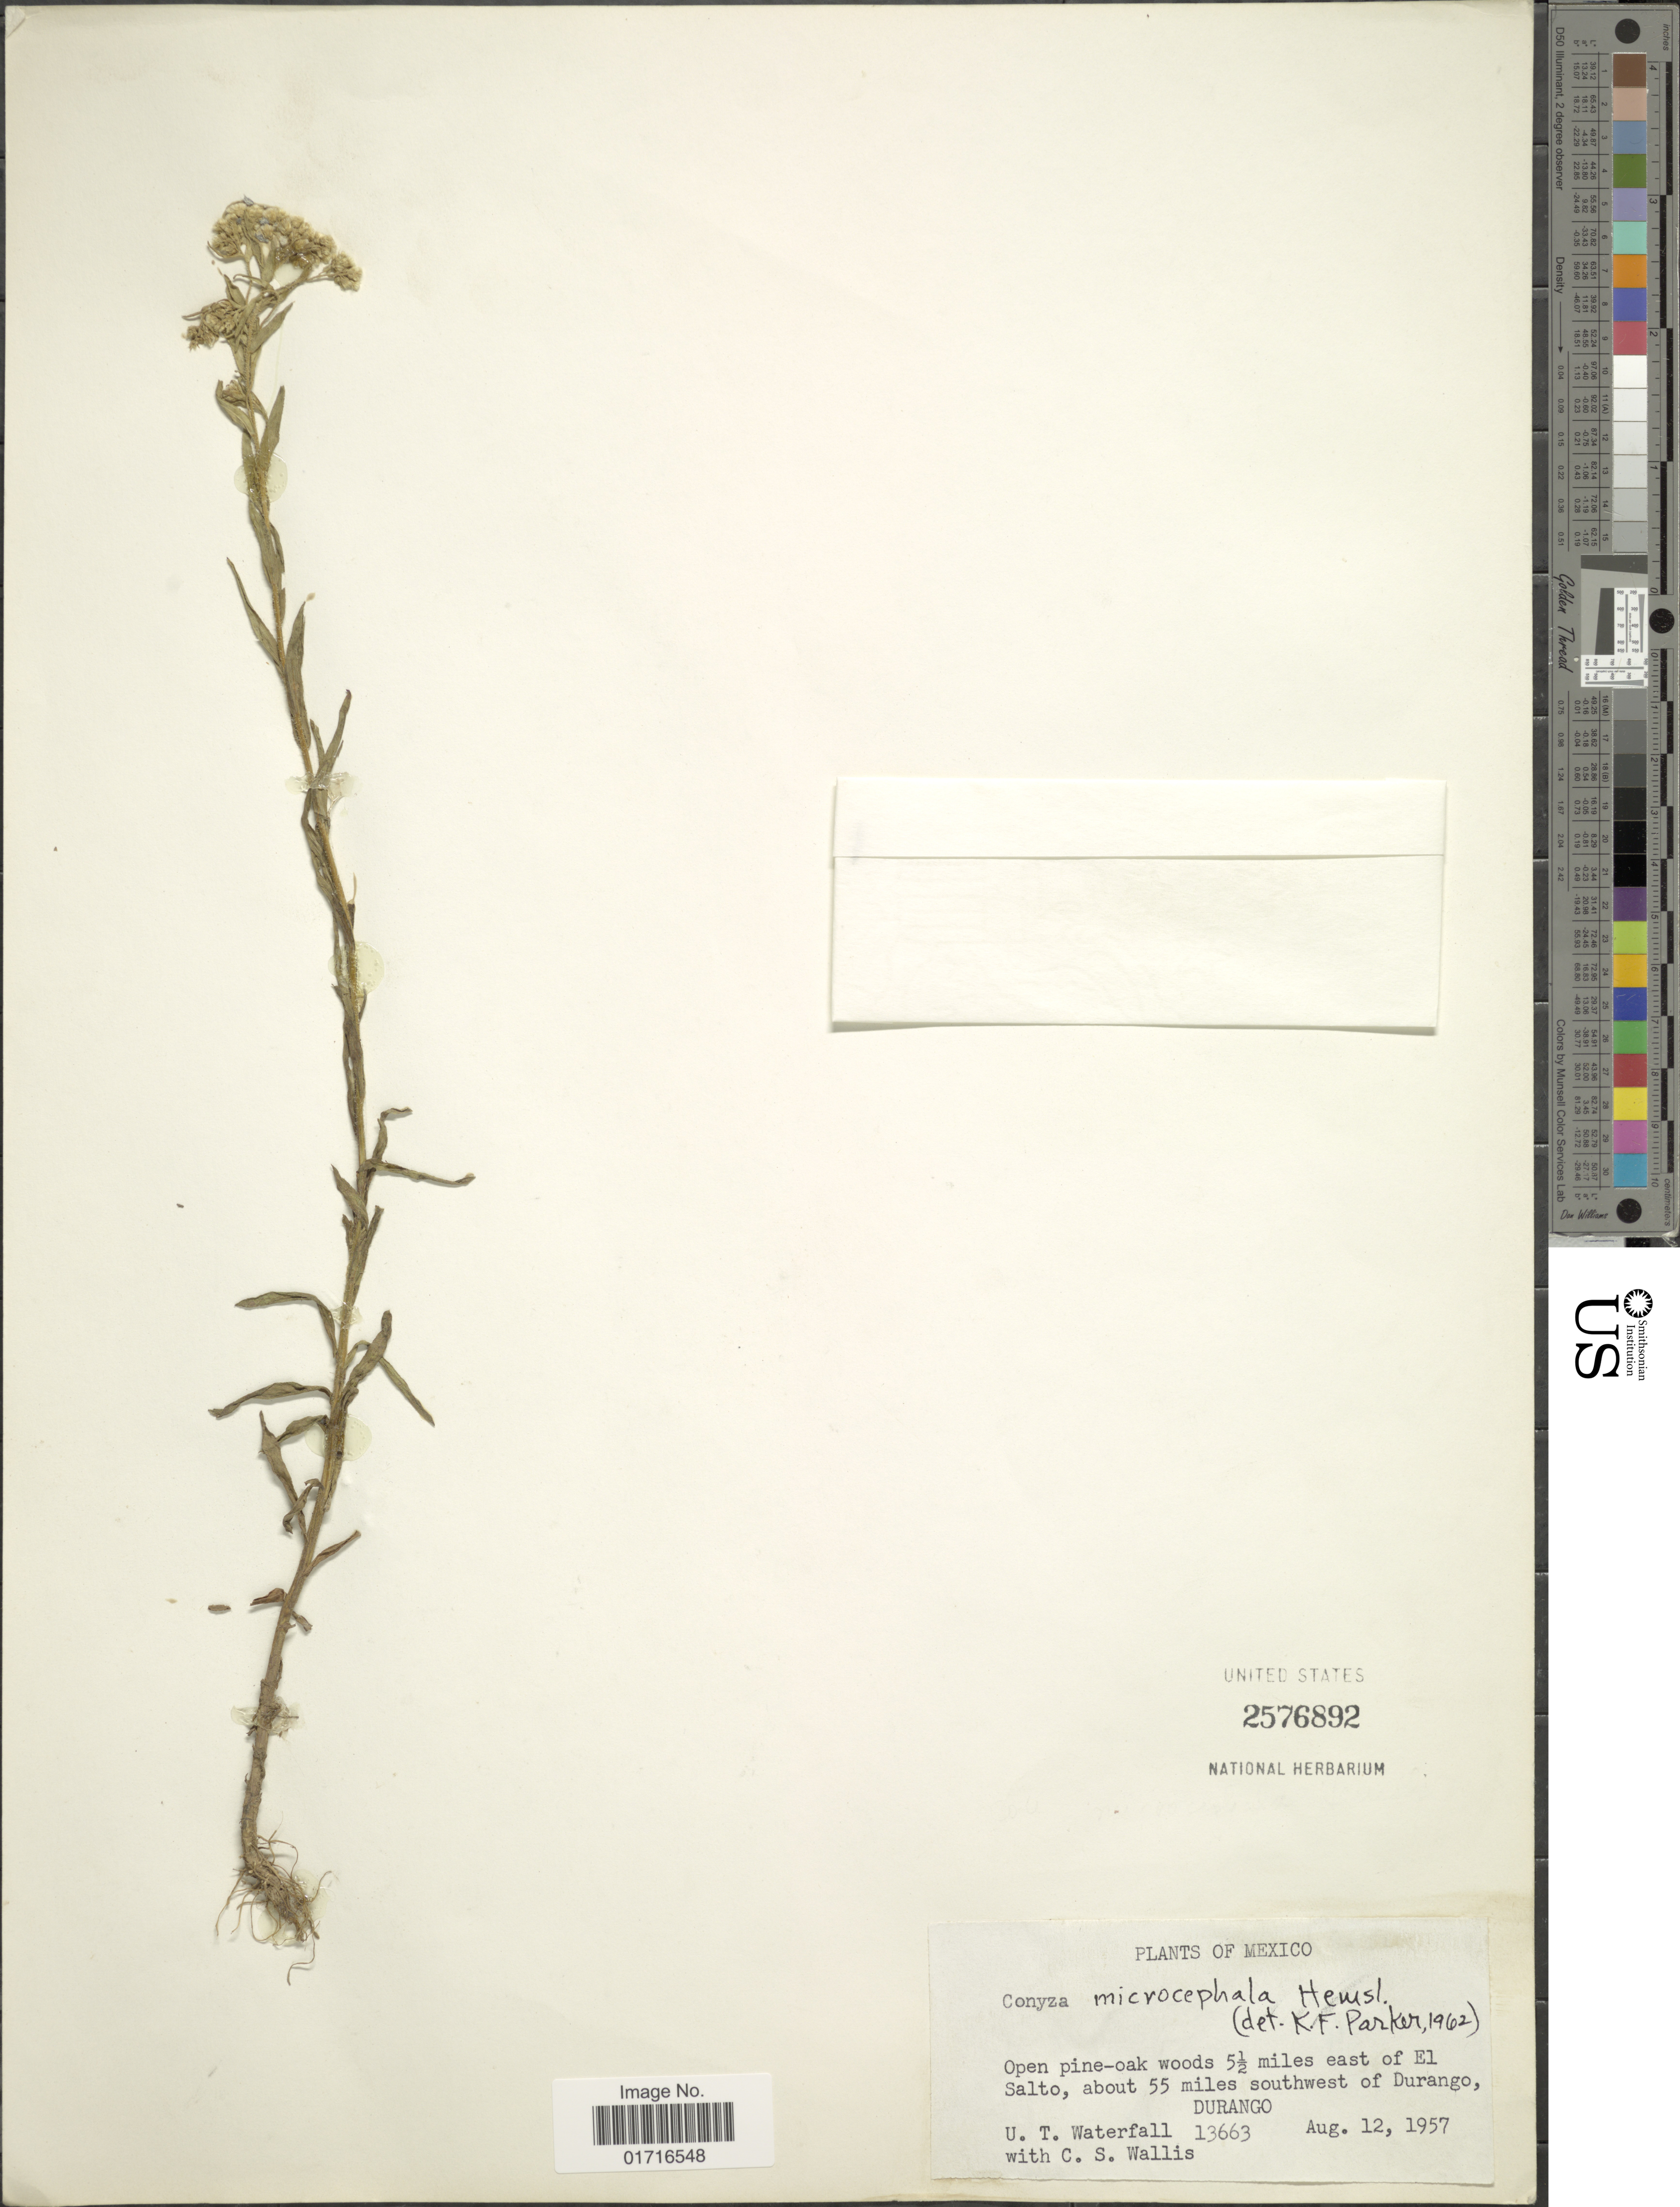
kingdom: Plantae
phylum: Tracheophyta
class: Magnoliopsida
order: Asterales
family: Asteraceae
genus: Conyza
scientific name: Conyza microcephala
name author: Hemsl.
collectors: U. T. Waterfall & C. S. Wallis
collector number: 13663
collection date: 1957-08-12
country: Mexico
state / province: Durango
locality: Open pine-oak woods 5 ½ miles east of El Salto, about 55 miles southwest of Durango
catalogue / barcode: US 2576892